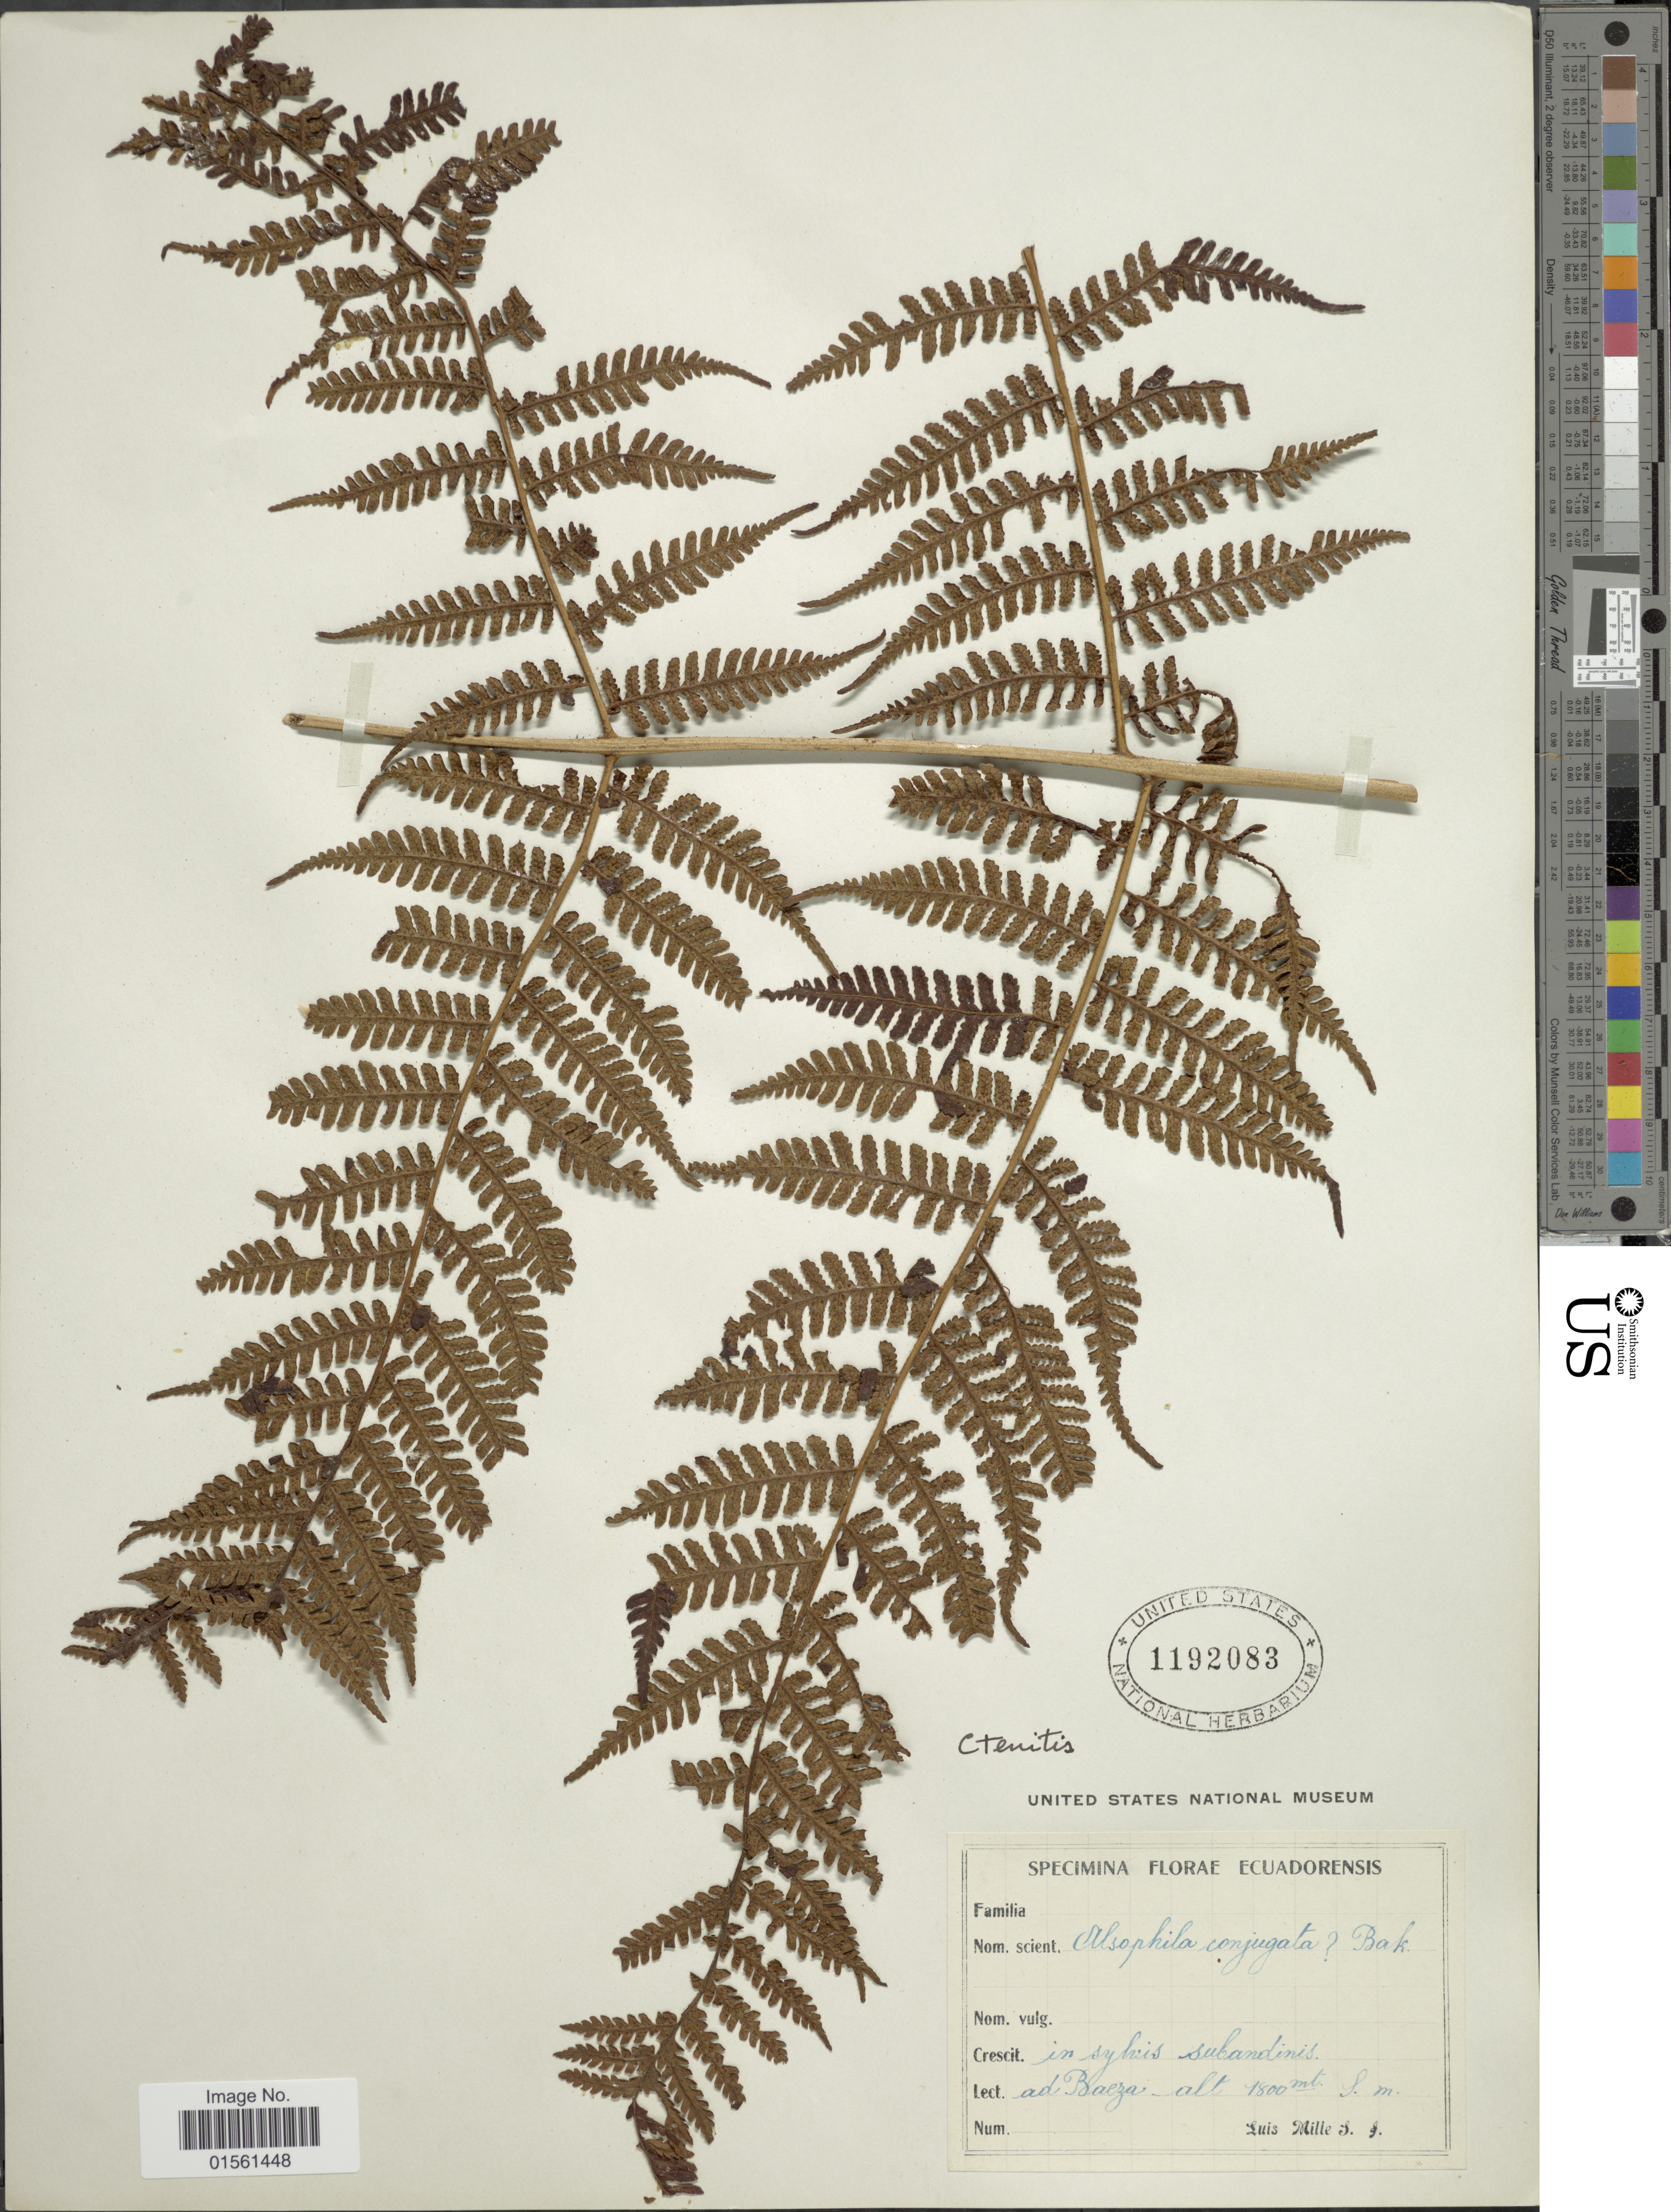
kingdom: Plantae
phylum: Tracheophyta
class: Polypodiopsida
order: Polypodiales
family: Dryopteridaceae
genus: Megalastrum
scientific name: Megalastrum sp.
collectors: A. Mille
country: Ecuador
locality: Criscit in sylvis subandinis ad Baeza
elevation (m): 1800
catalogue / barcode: US 1192083